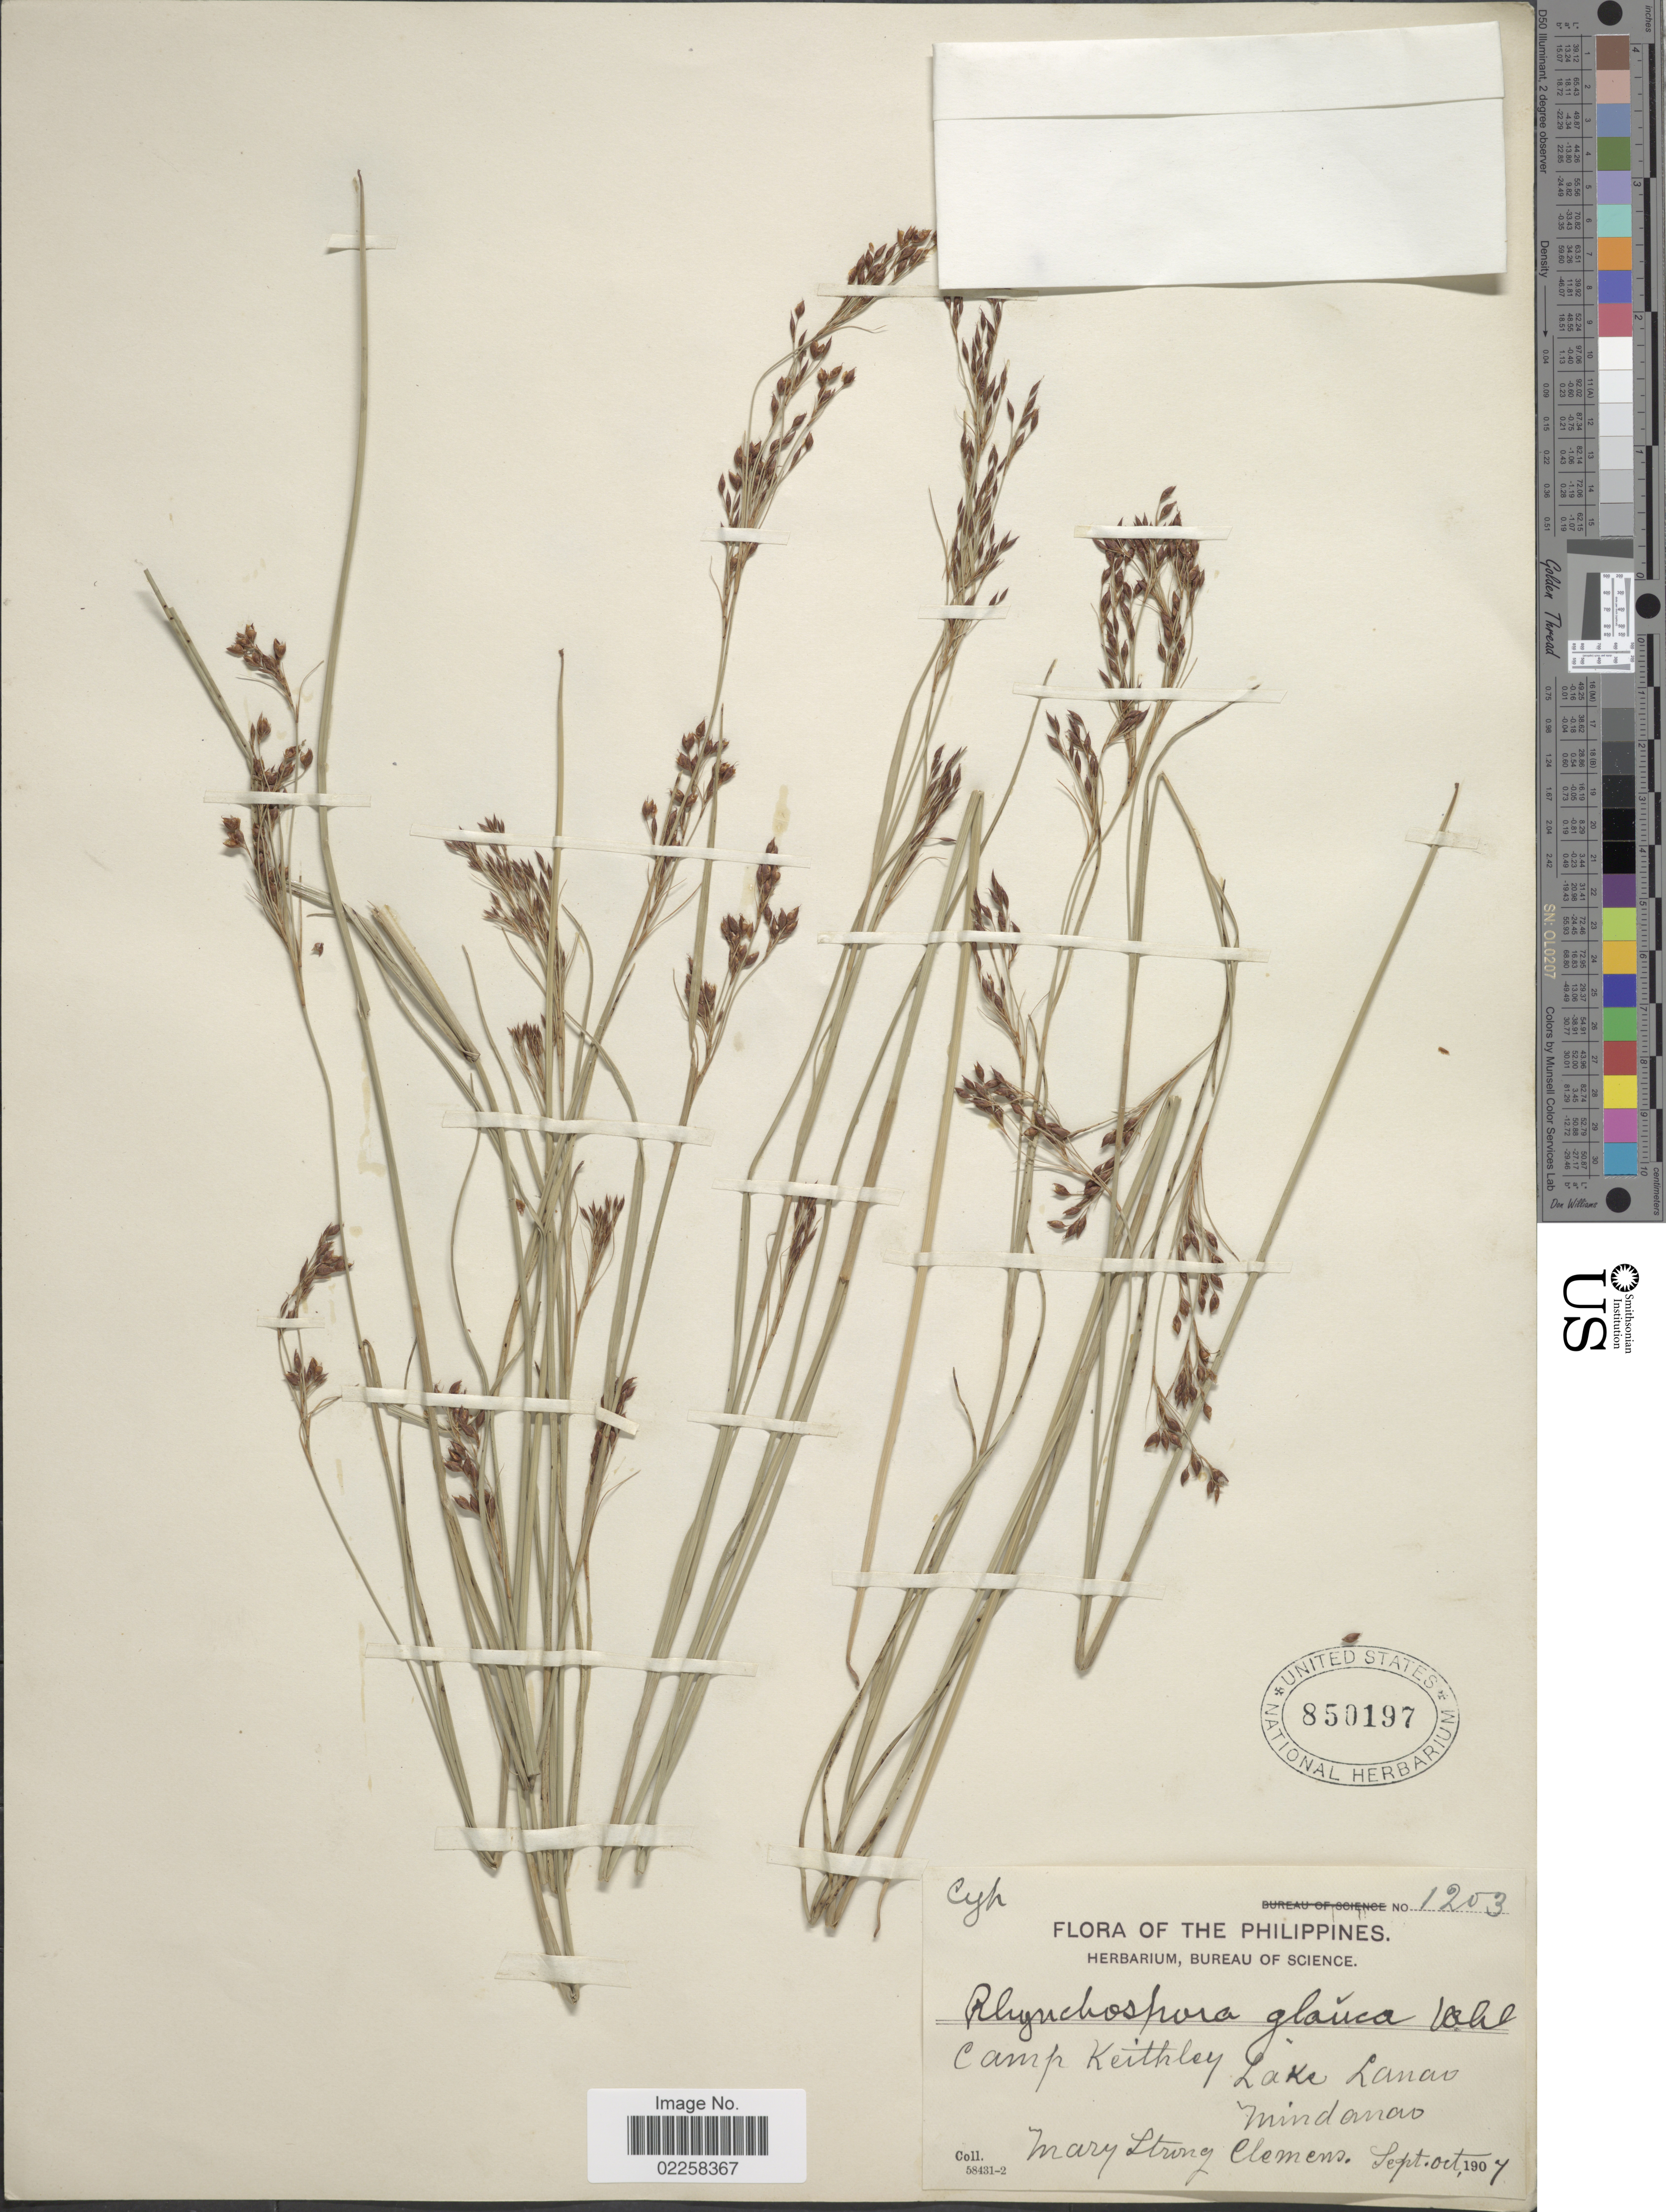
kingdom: Plantae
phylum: Tracheophyta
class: Liliopsida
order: Poales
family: Cyperaceae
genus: Rhynchospora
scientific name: Rhynchospora rugosa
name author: (Vahl) Gale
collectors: M. S. Clemens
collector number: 1203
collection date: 1907-09/1907-10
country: Philippines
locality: Camp Keithley, Lake Lanao, Mindanao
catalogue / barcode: US 850197